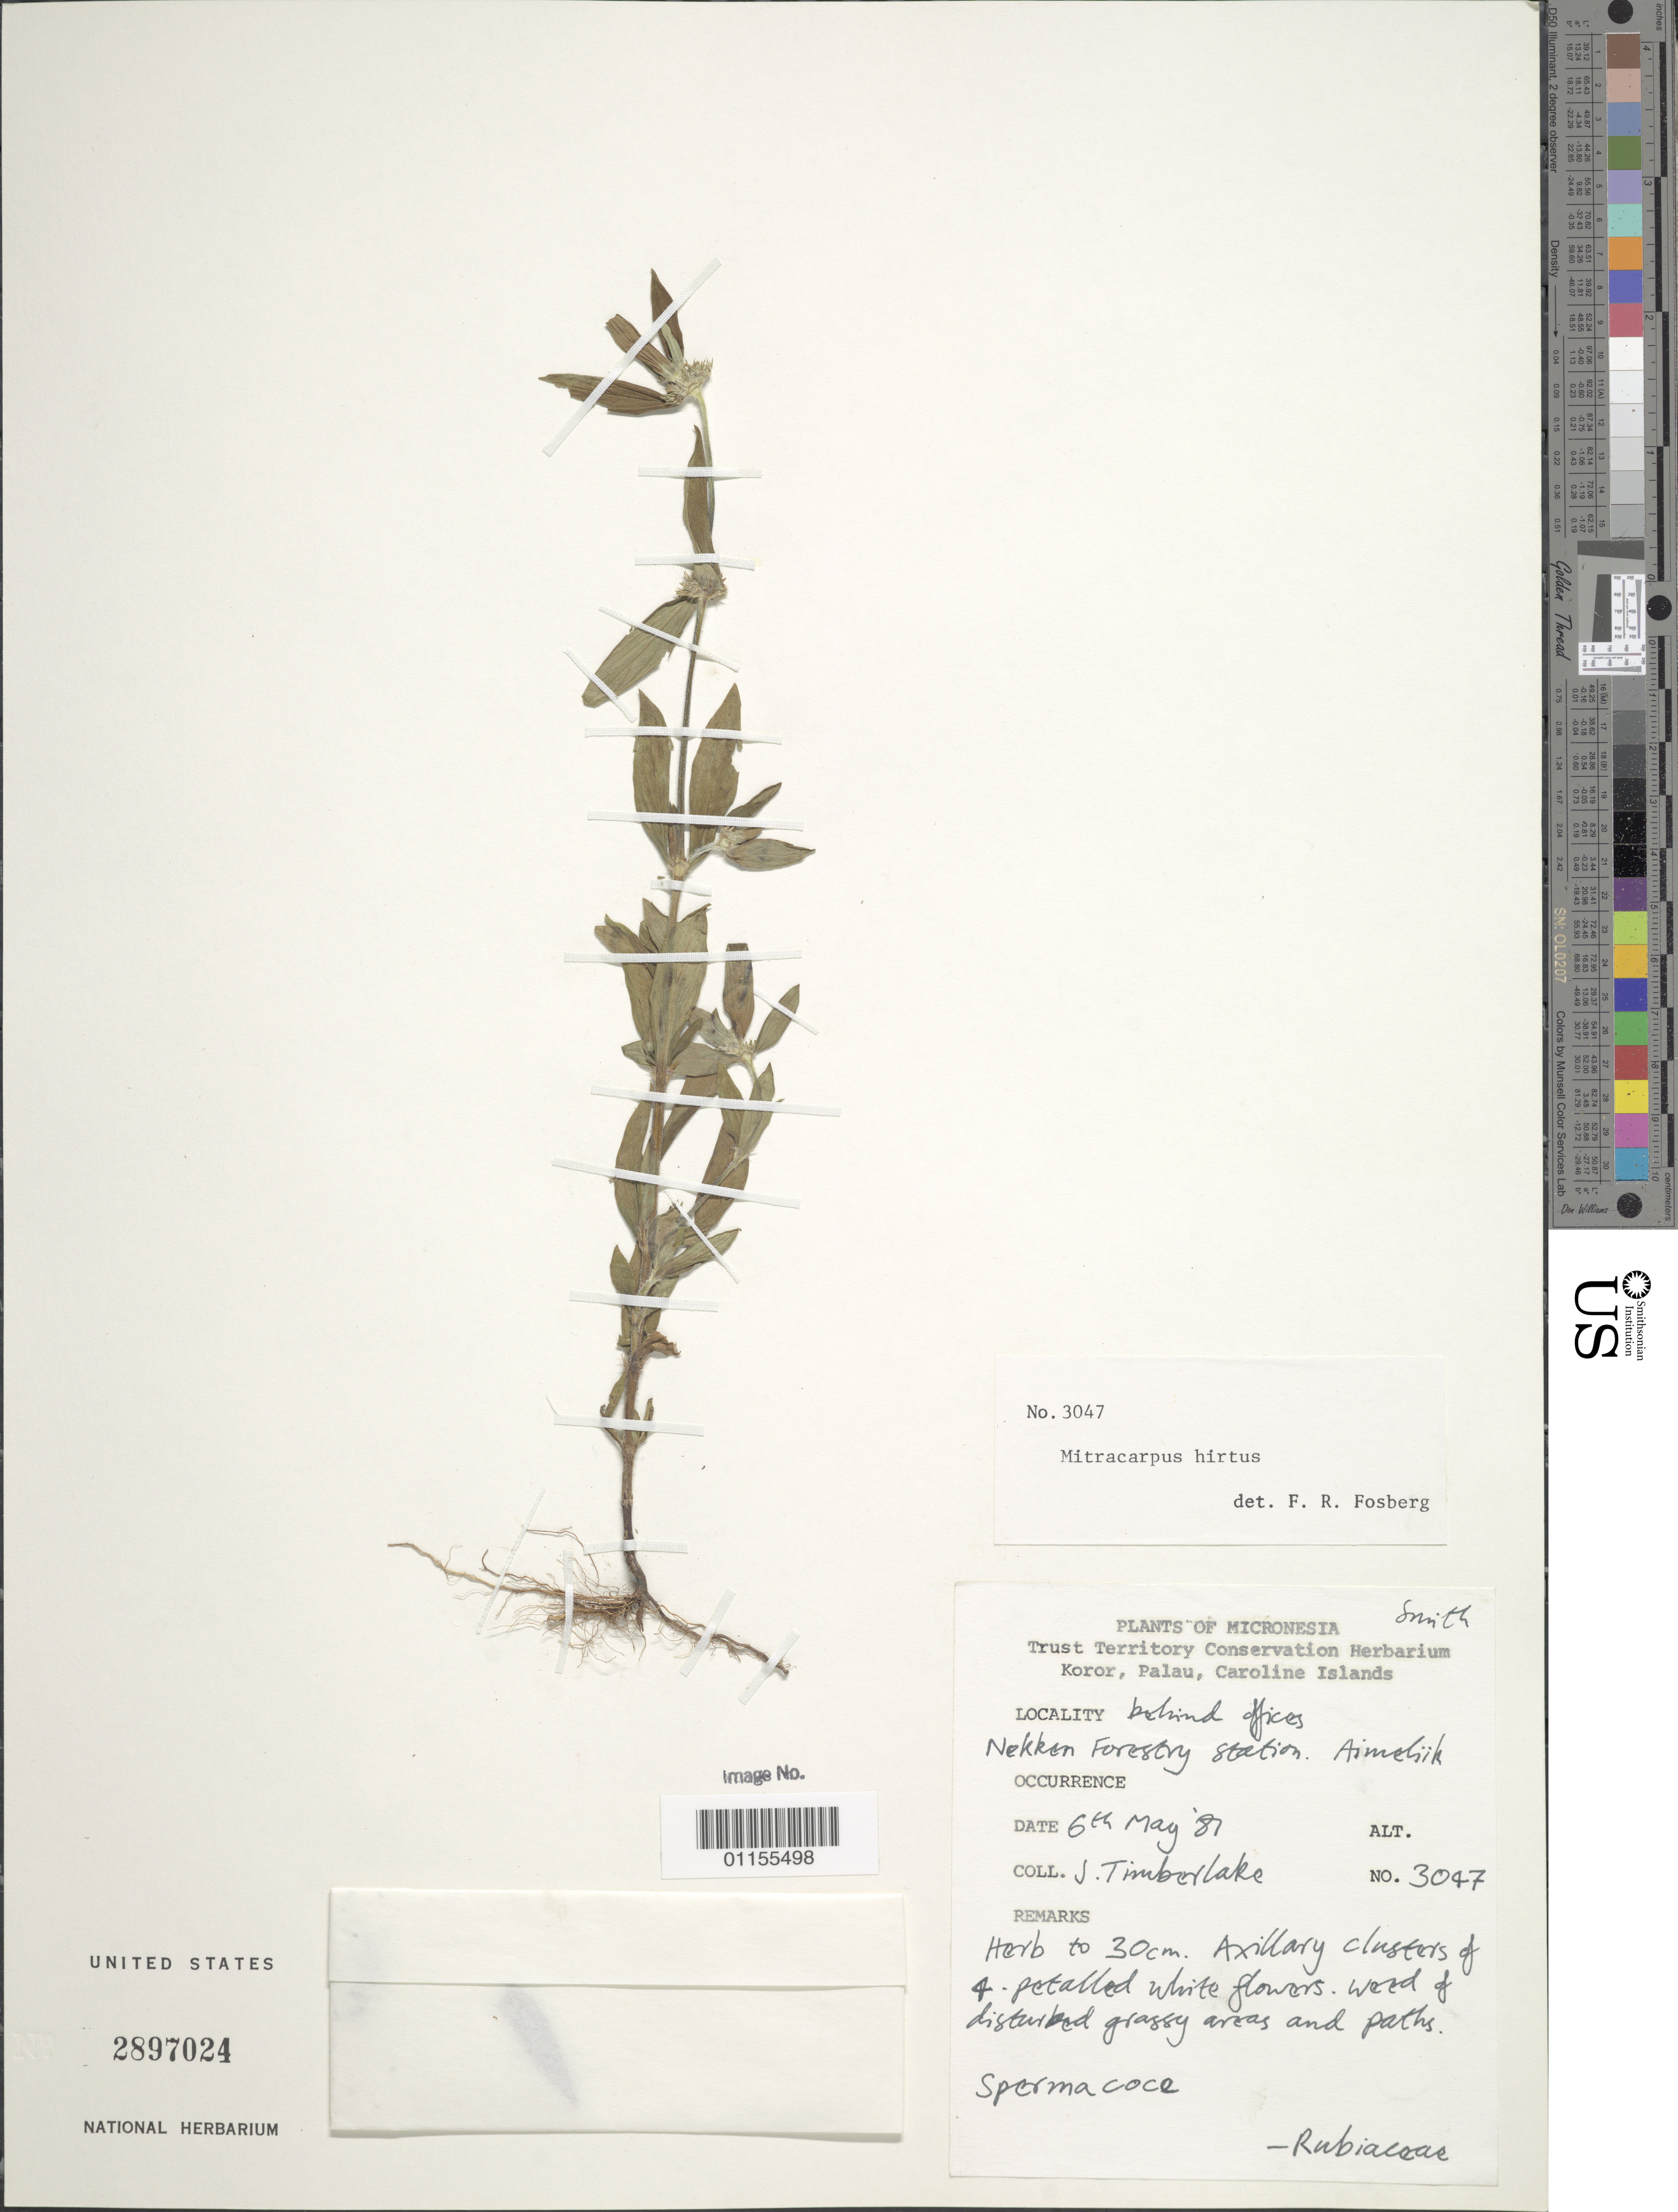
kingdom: Plantae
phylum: Tracheophyta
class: Magnoliopsida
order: Gentianales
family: Rubiaceae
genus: Mitracarpus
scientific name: Mitracarpus hirtus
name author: (L.) DC.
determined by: Fosberg, F. R.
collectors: J. Timberlake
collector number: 3047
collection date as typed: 06 May 1981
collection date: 1981-05-06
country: Palau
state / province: Koror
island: Oreor [Koror] I.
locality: Nekken Forestry Station. Aimeliik. Goat paddock.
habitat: disturbed grassy area ands paths.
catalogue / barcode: US 2897024